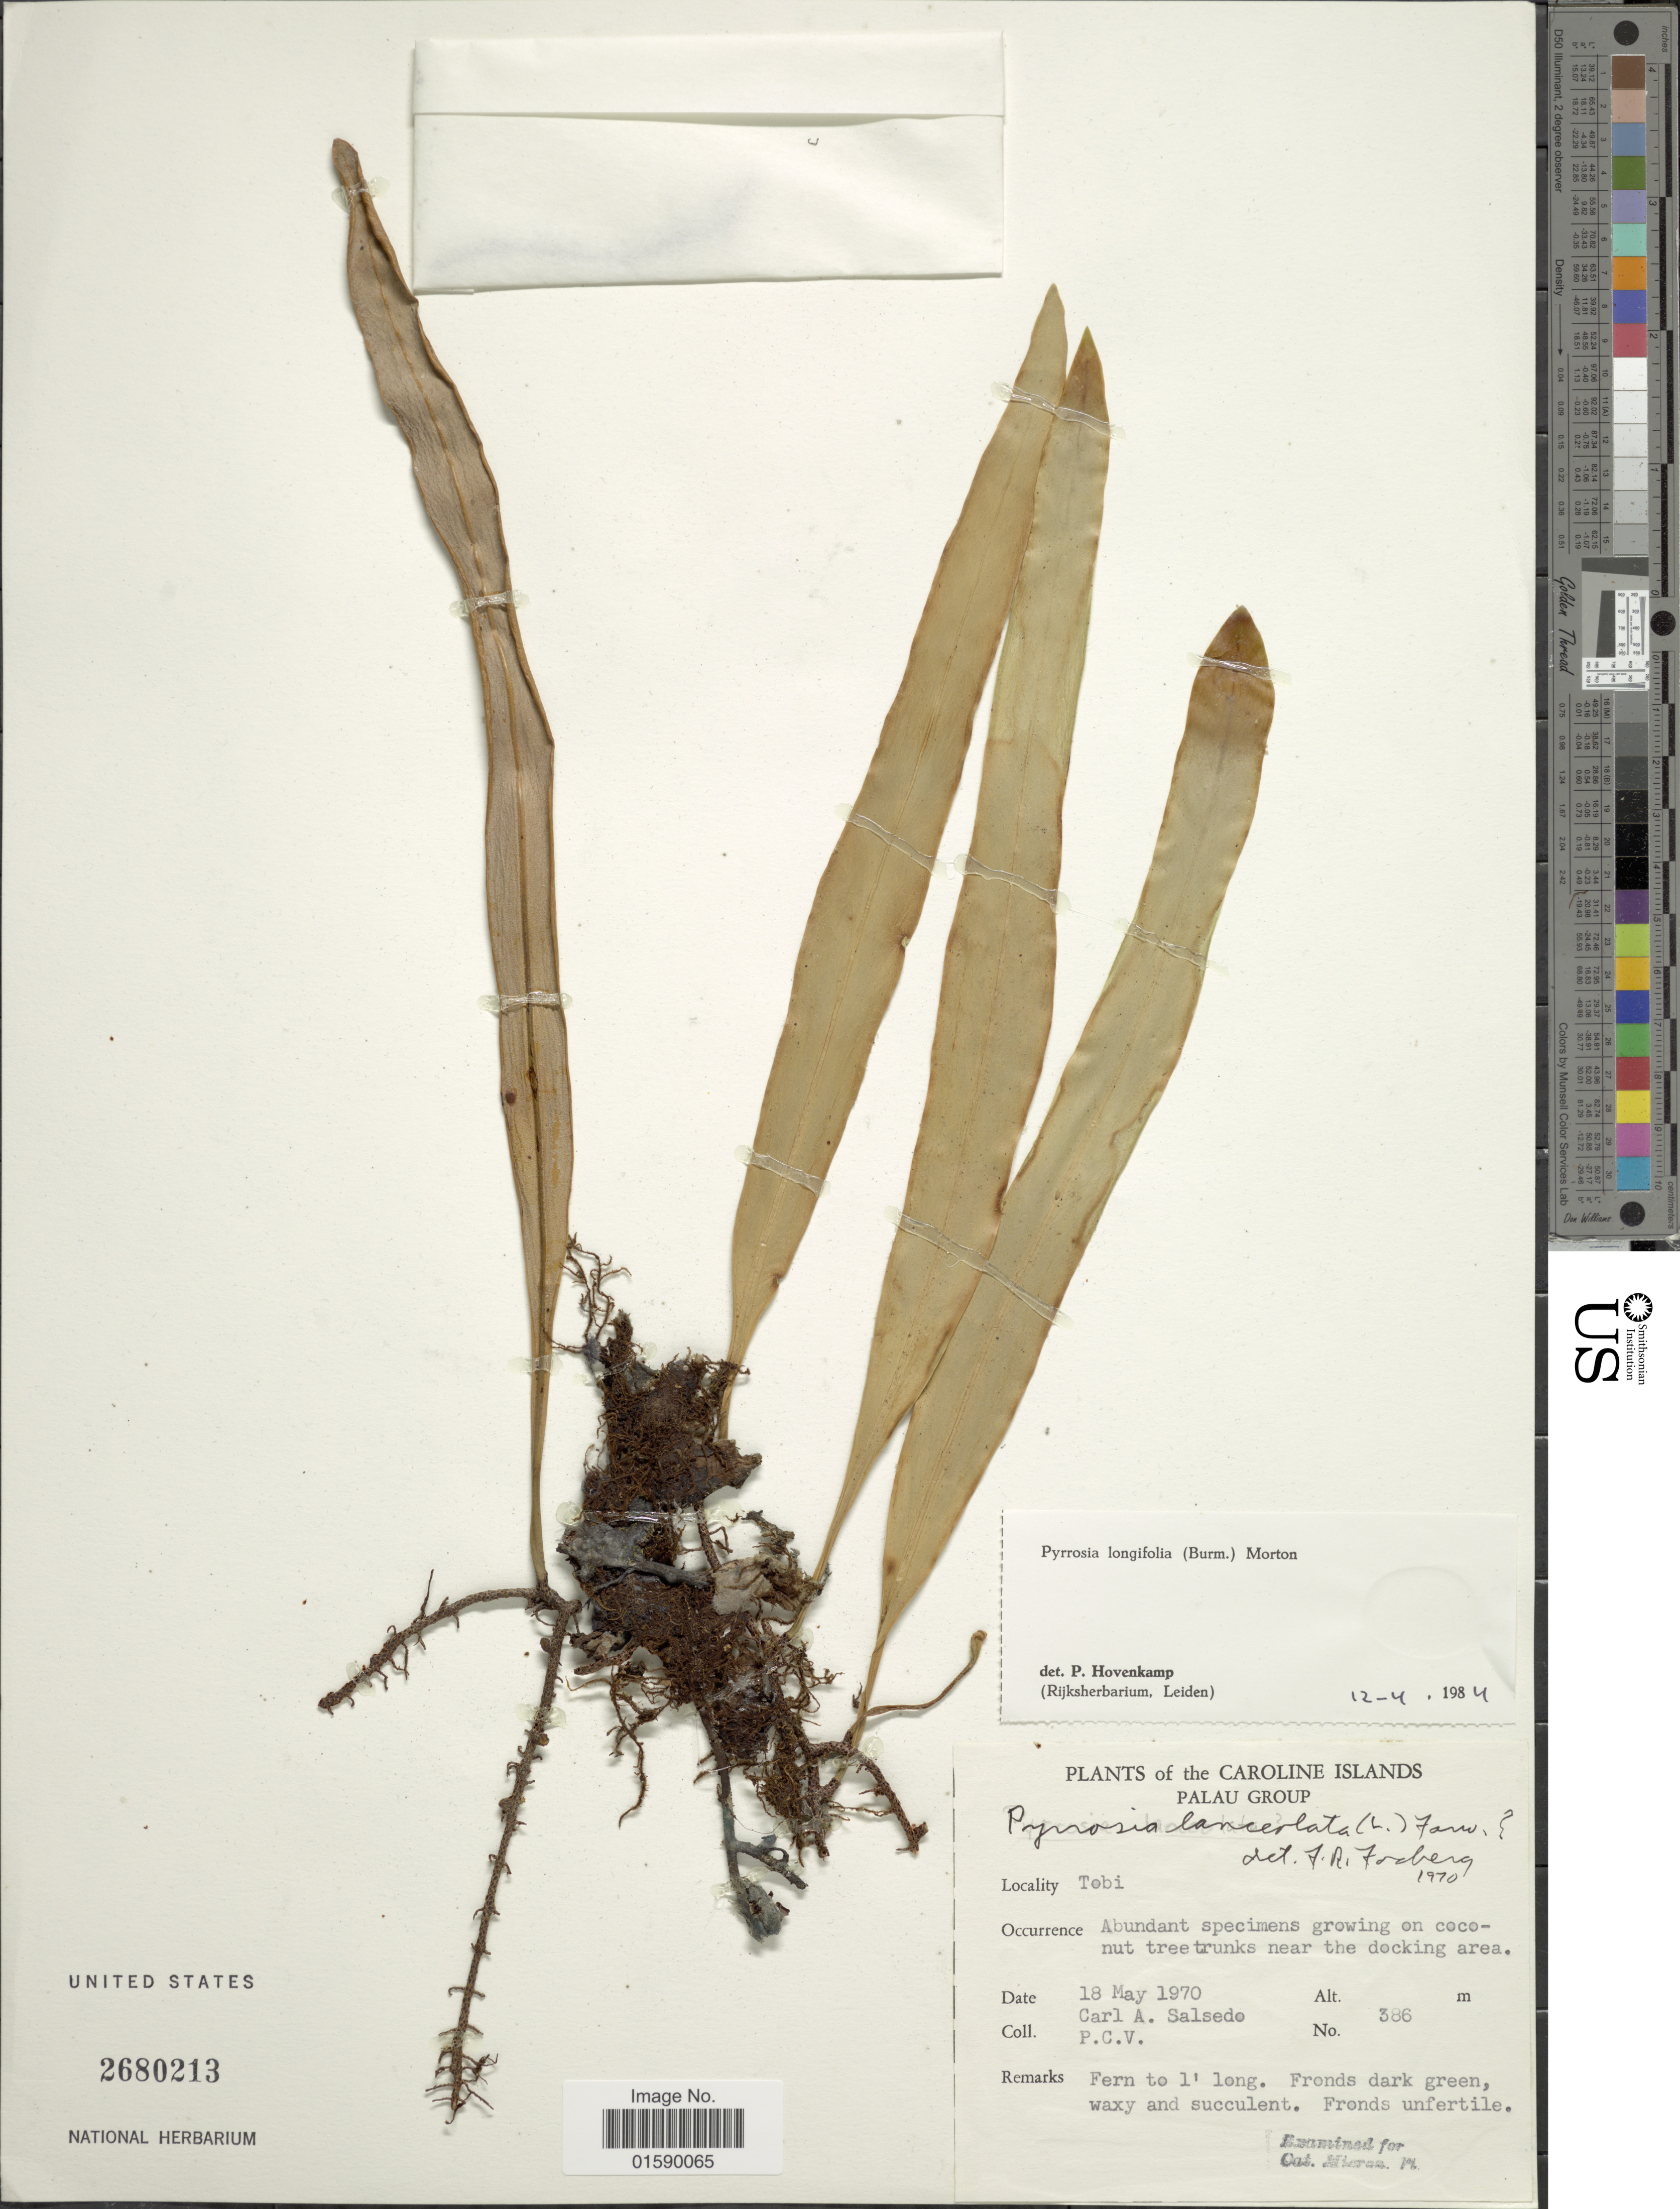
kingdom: Plantae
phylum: Tracheophyta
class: Polypodiopsida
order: Polypodiales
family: Polypodiaceae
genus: Pyrrosia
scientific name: Pyrrosia longifolia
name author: (Burm. f.) C.V. Morton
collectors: C.A. Salsedo & P.C.V.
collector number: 386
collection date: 1970-05-18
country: Palau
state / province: Belau Outliers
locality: Caroline Islands, Palau Group. Tobi.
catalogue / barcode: US 2680213